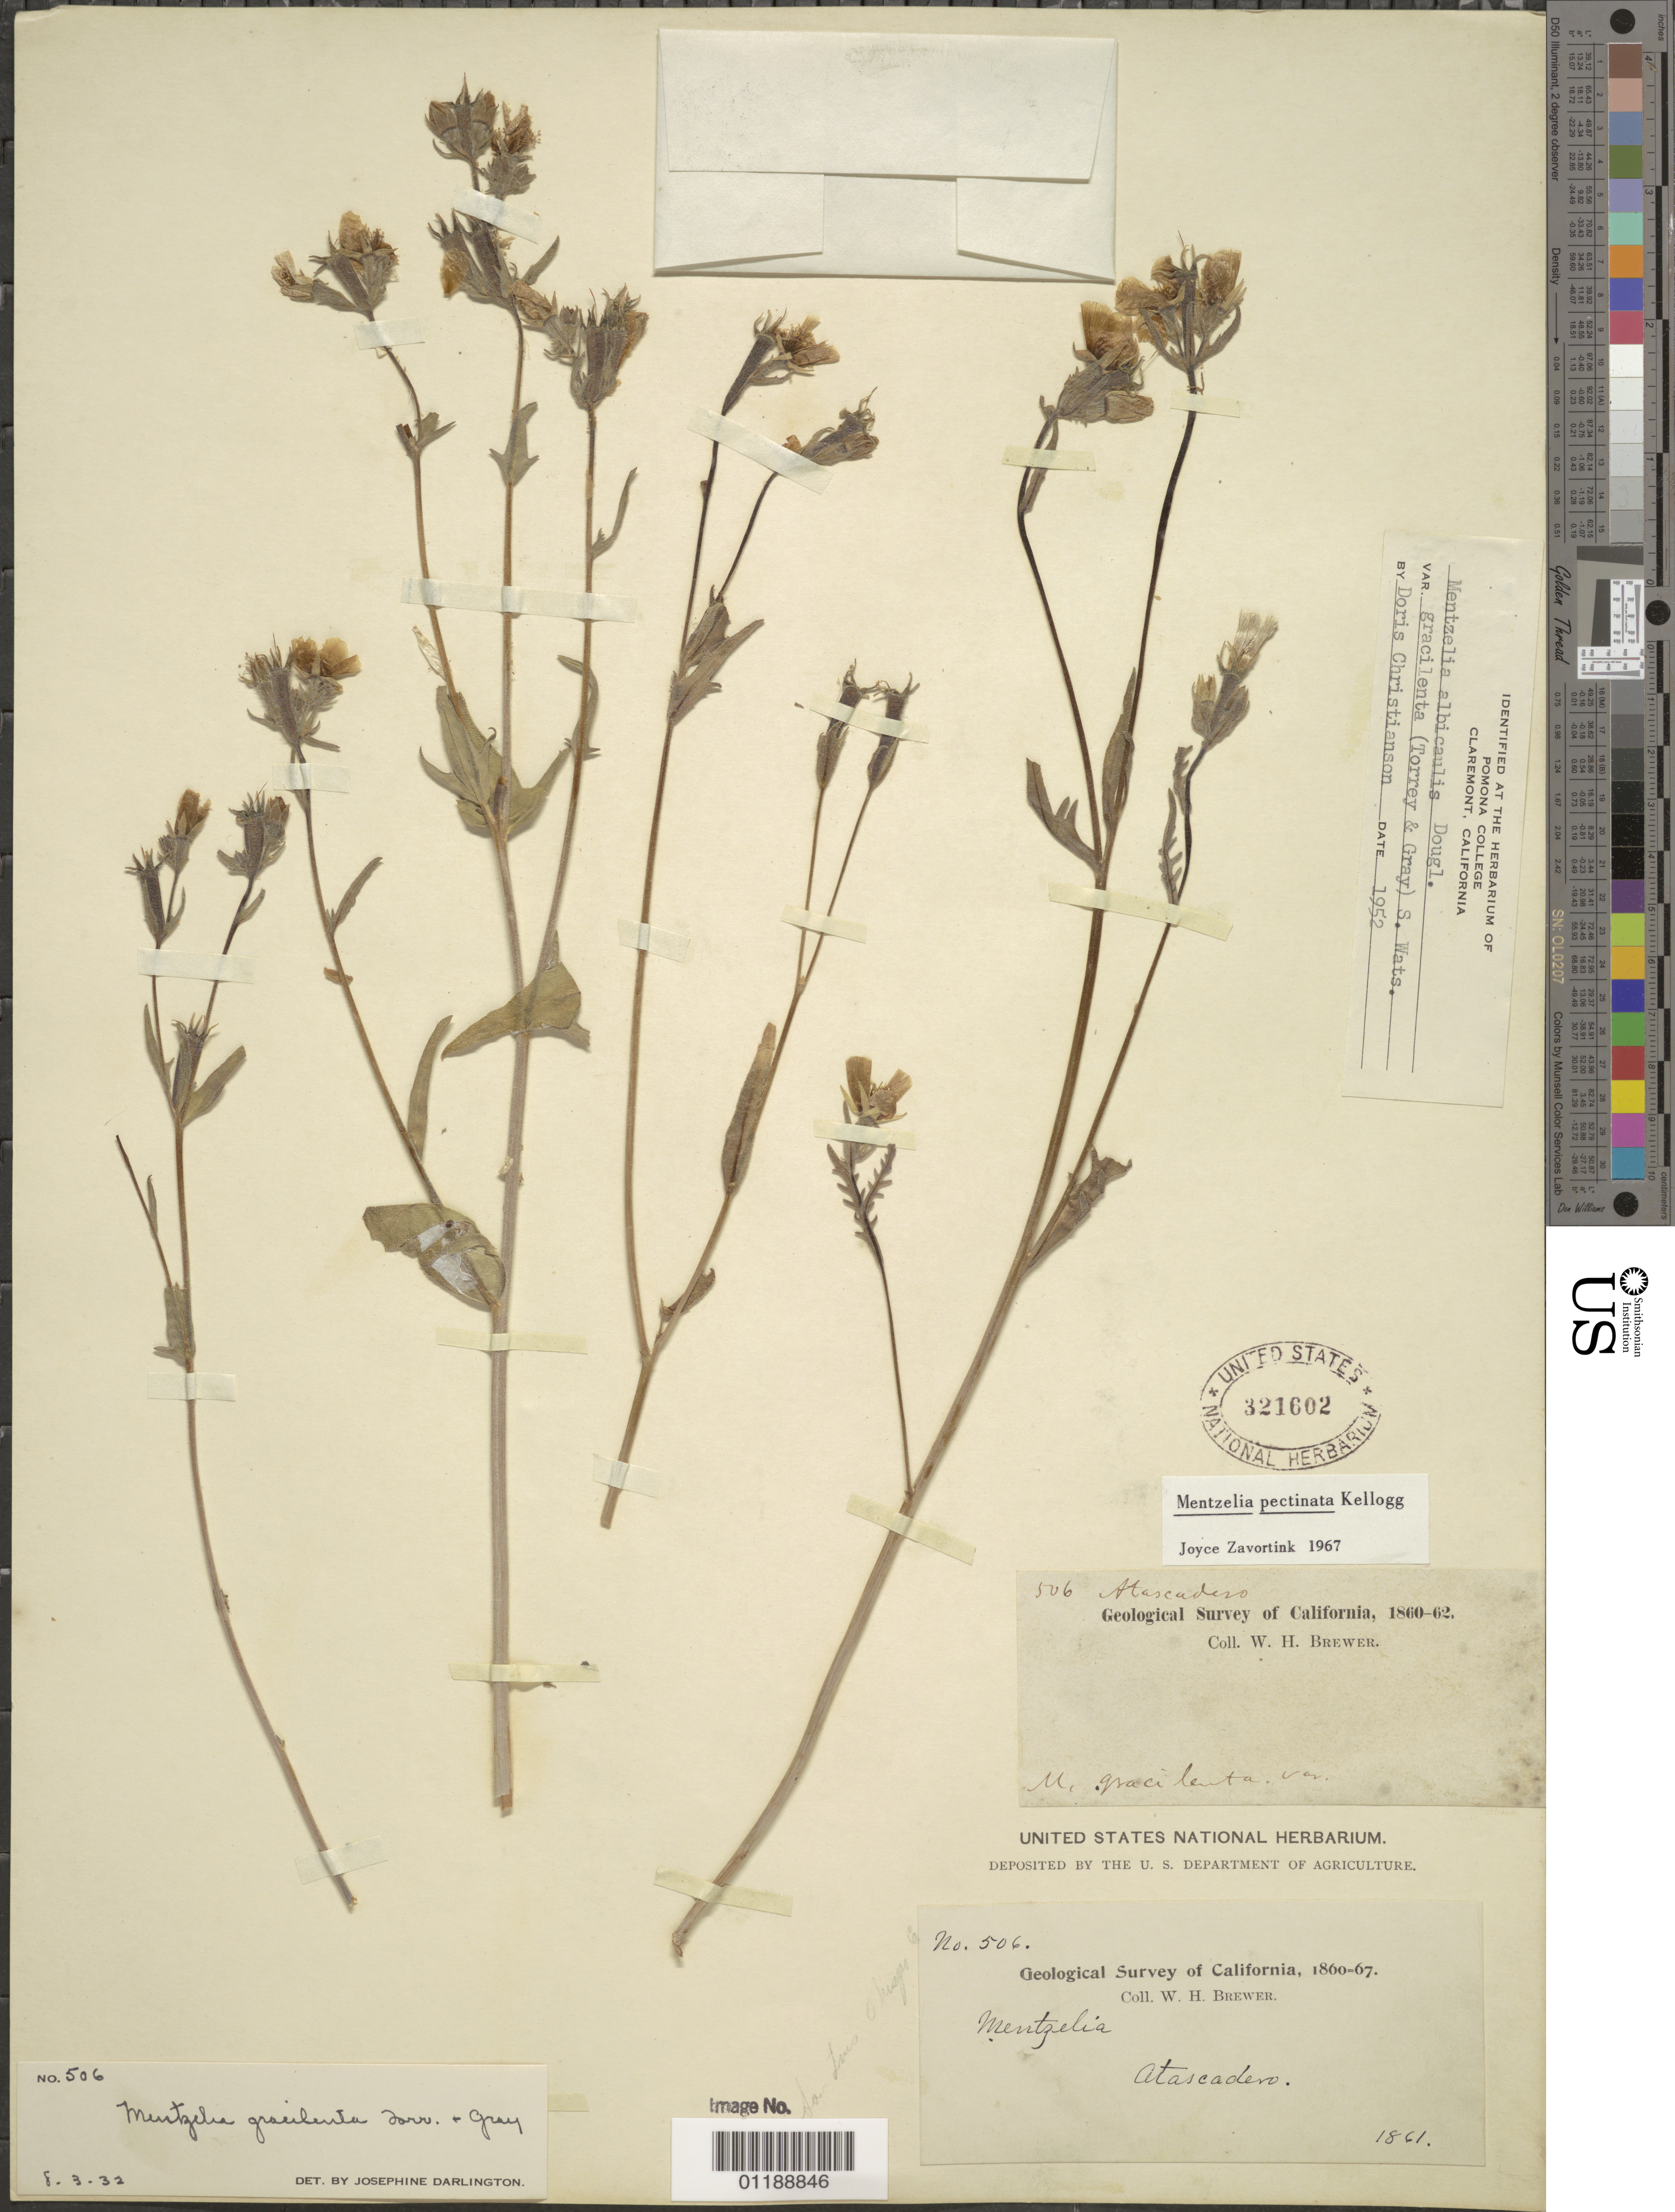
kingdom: Plantae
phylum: Tracheophyta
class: Magnoliopsida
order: Cornales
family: Loasaceae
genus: Mentzelia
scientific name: Mentzelia pectinata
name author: Kellogg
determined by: Zavortink, J. E.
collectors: W. H. Brewer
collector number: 506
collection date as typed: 1861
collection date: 1861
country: United States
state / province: California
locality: Atascadero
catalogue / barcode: US 321602